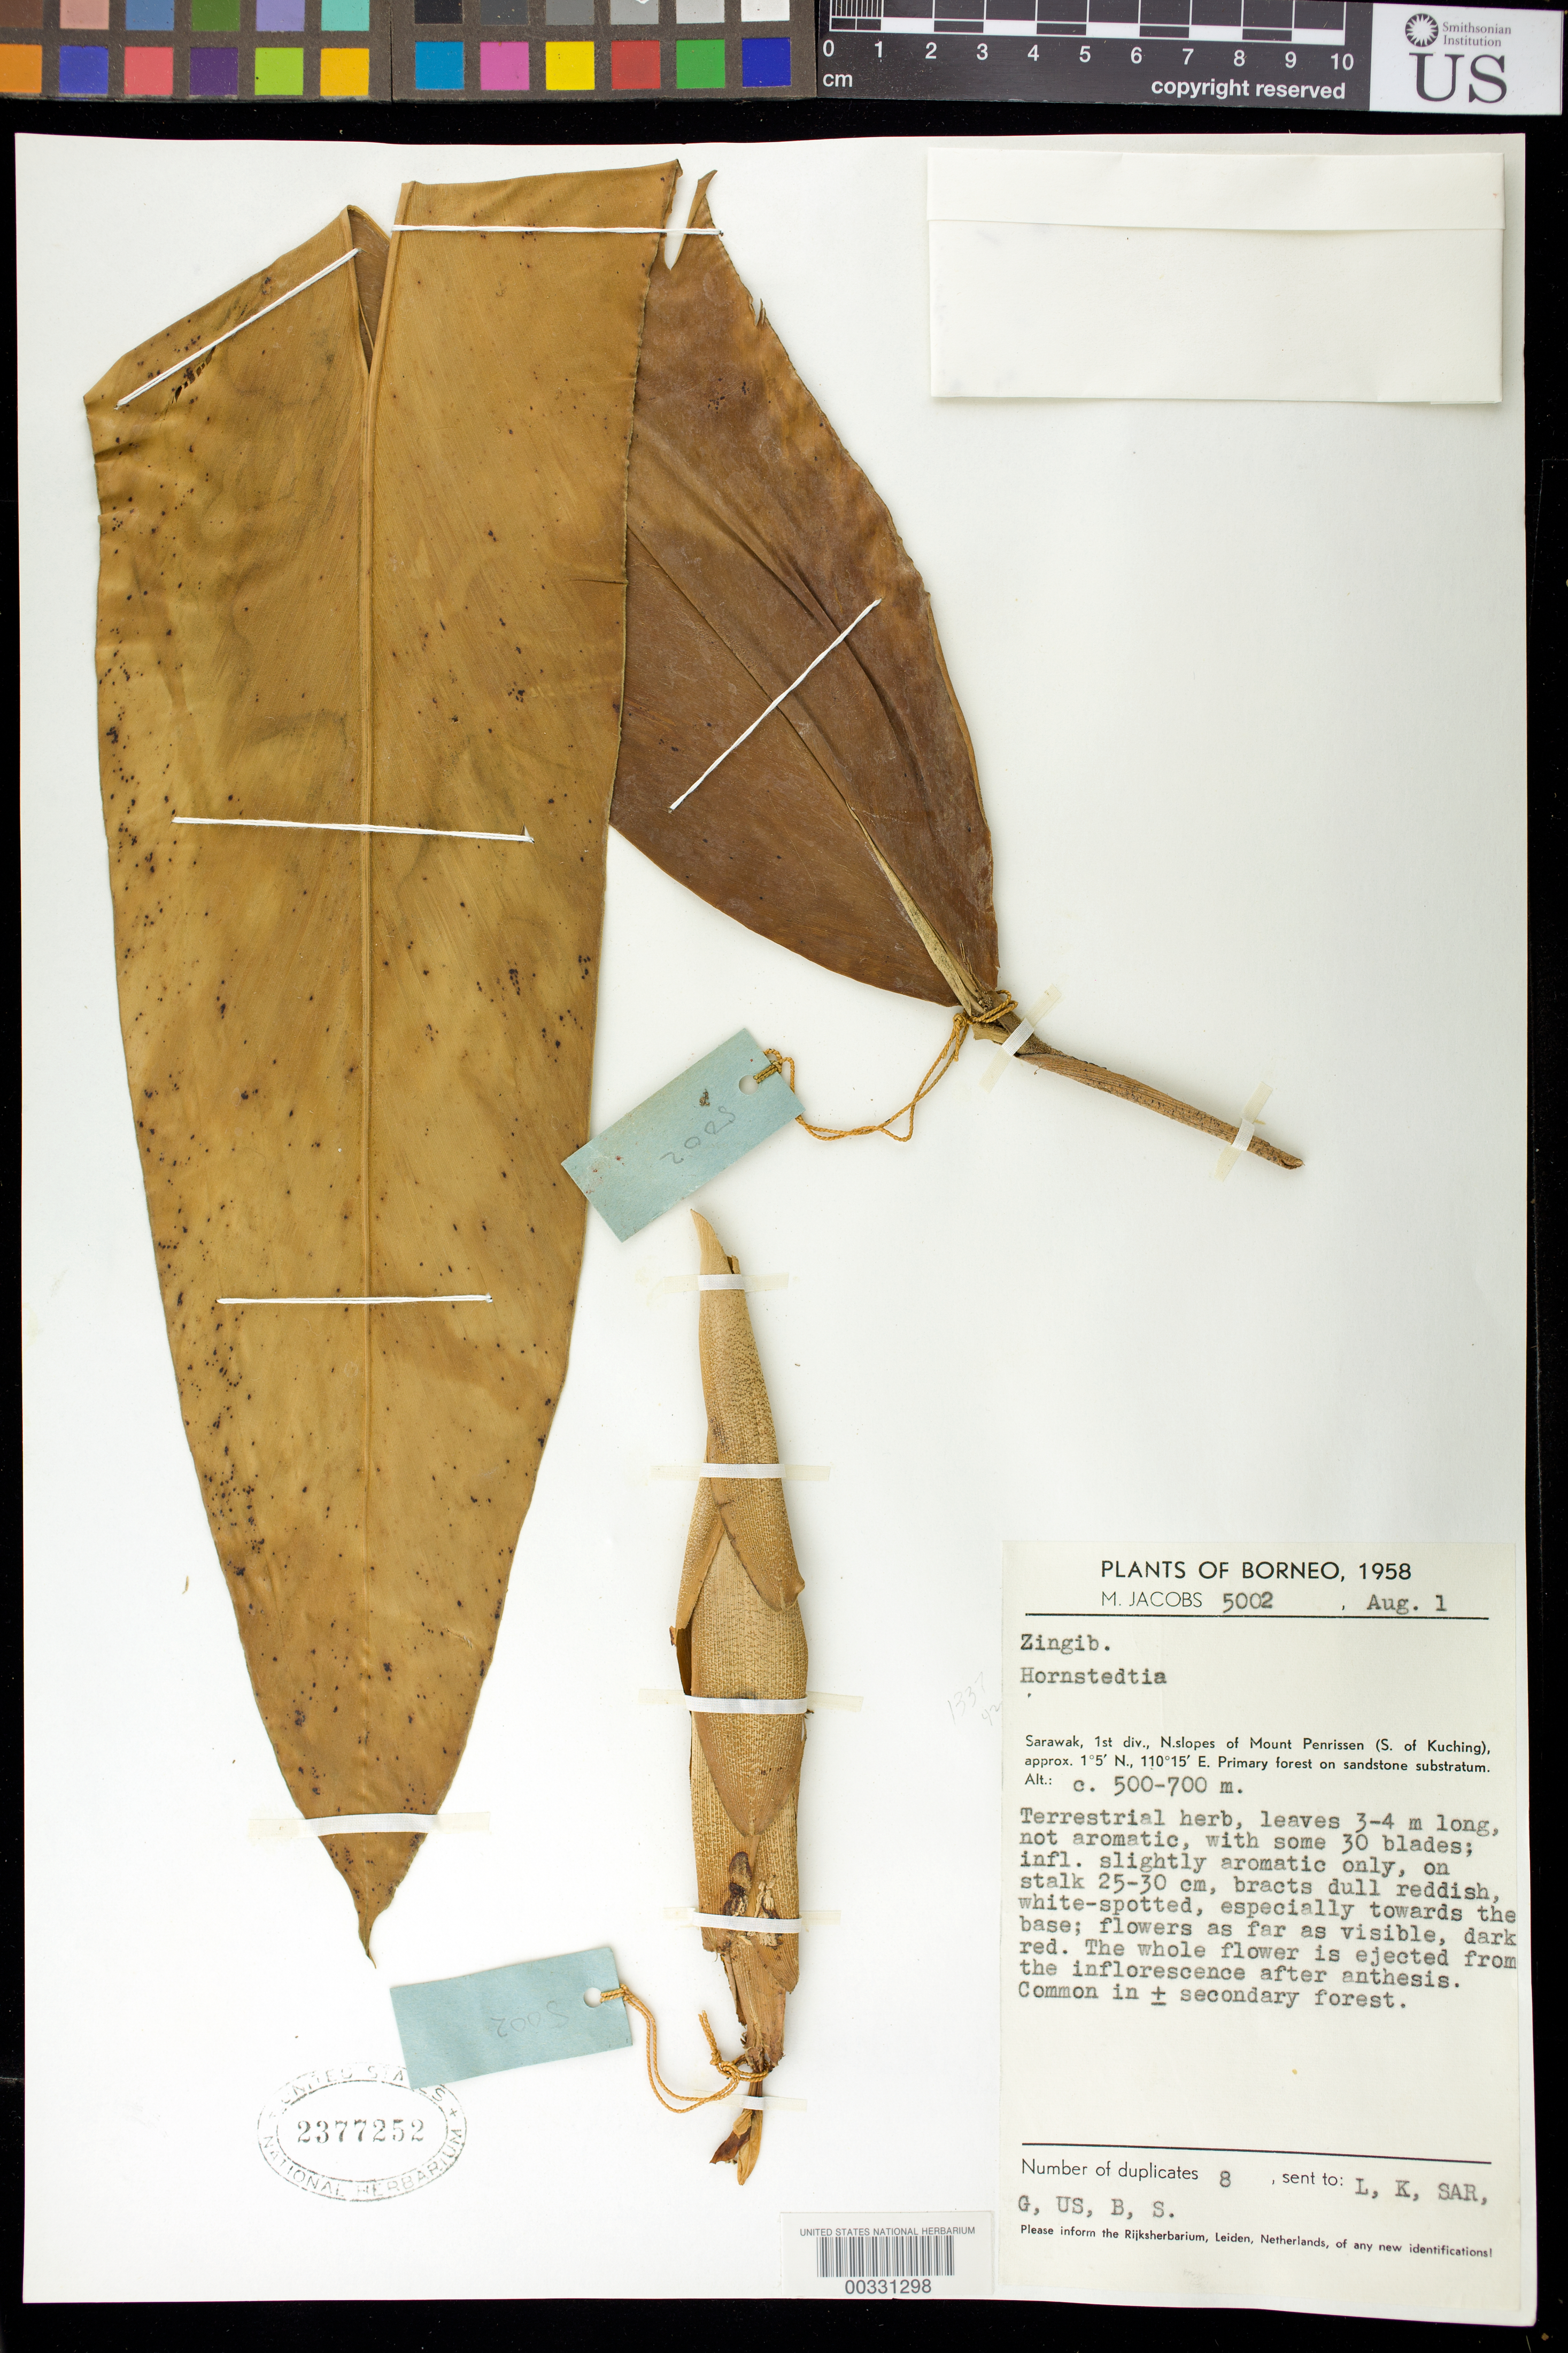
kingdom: Plantae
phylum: Tracheophyta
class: Liliopsida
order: Zingiberales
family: Zingiberaceae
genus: Hornstedtia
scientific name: Hornstedtia sp.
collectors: M. R. Jacobs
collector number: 5002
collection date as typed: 01 Aug 1958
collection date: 1958-08-01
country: Malaysia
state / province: Sarawak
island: Borneo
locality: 1st div., n slopes of mount penrissen (s of kuching)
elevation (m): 500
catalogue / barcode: US 2377252